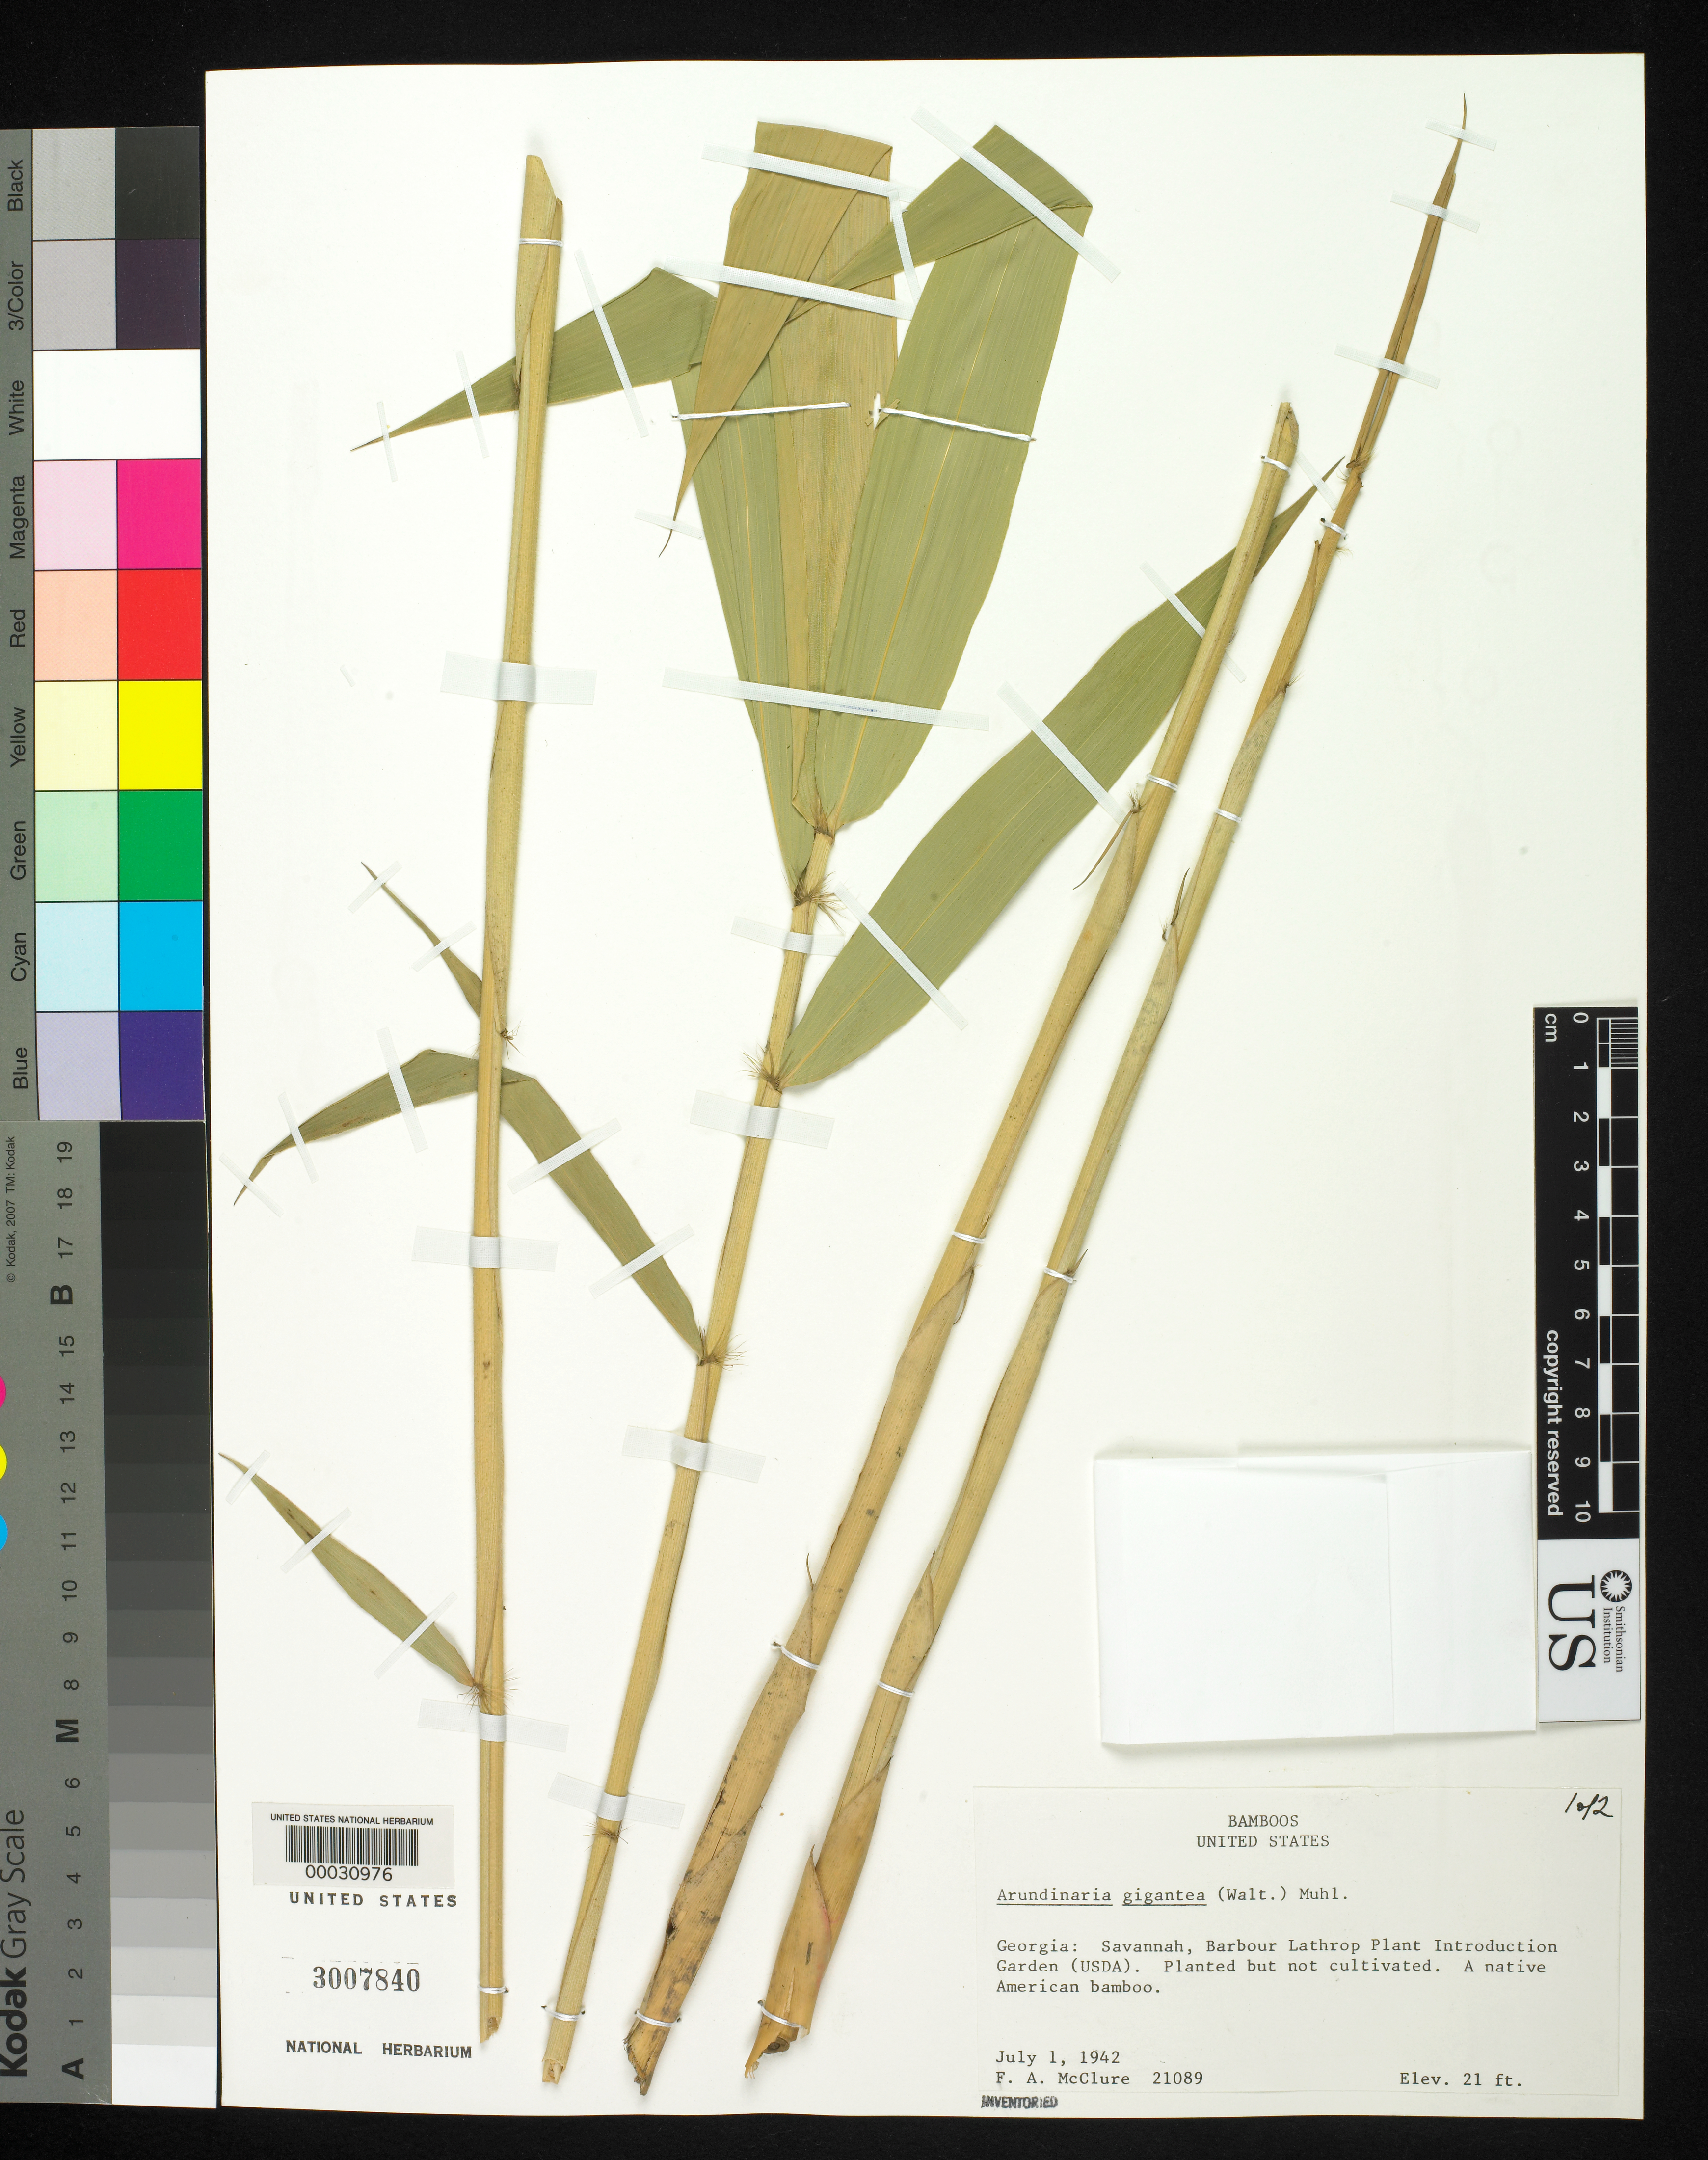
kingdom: Plantae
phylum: Tracheophyta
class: Liliopsida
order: Poales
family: Poaceae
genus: Arundinaria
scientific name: Arundinaria gigantea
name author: (Walter) Muhl.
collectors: F. A. McClure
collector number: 21089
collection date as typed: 01 Jul 1942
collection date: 1942-07-01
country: United States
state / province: Georgia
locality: Barbour lathrop plant introduction garden savannah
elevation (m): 6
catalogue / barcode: US 3007840